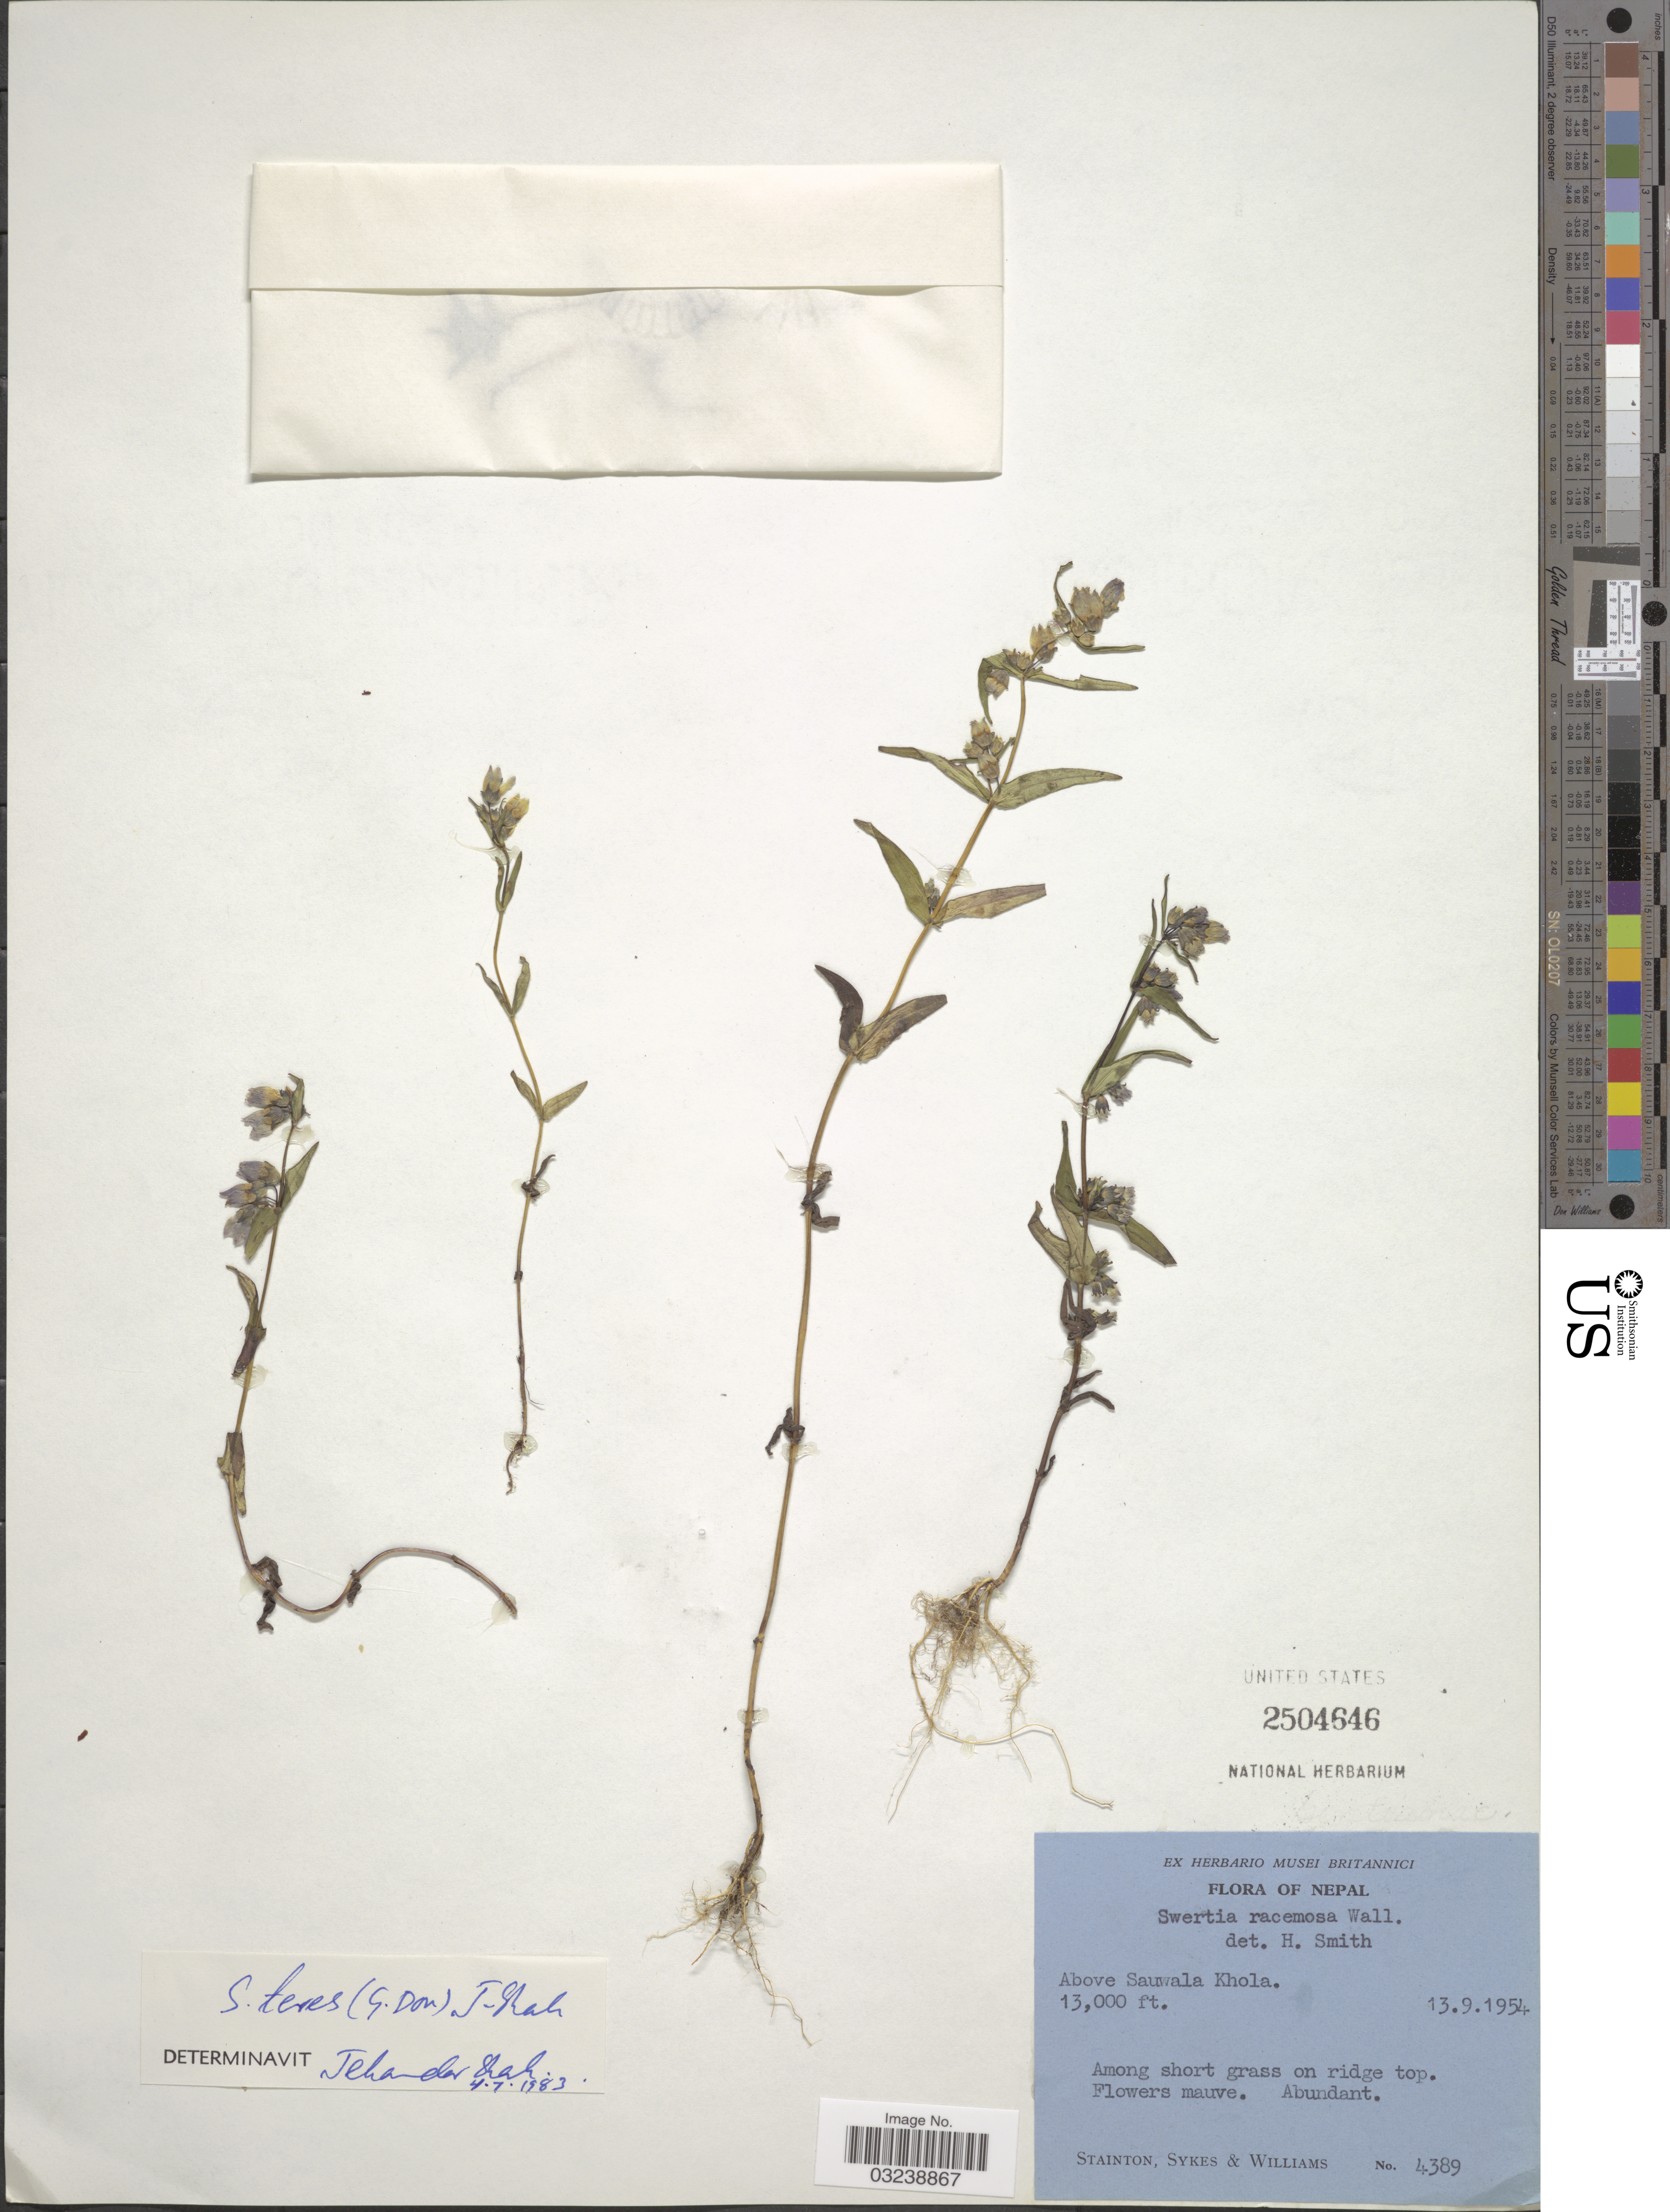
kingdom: Plantae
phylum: Tracheophyta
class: Magnoliopsida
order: Gentianales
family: Gentianaceae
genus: Swertia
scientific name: Swertia teres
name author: (G. Don) J. Shah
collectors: -. Stainton, Sykes, -- & -- Williams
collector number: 4389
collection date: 1954-09-13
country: Nepal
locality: Above Sauwala Khola.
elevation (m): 3962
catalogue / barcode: US 2504646